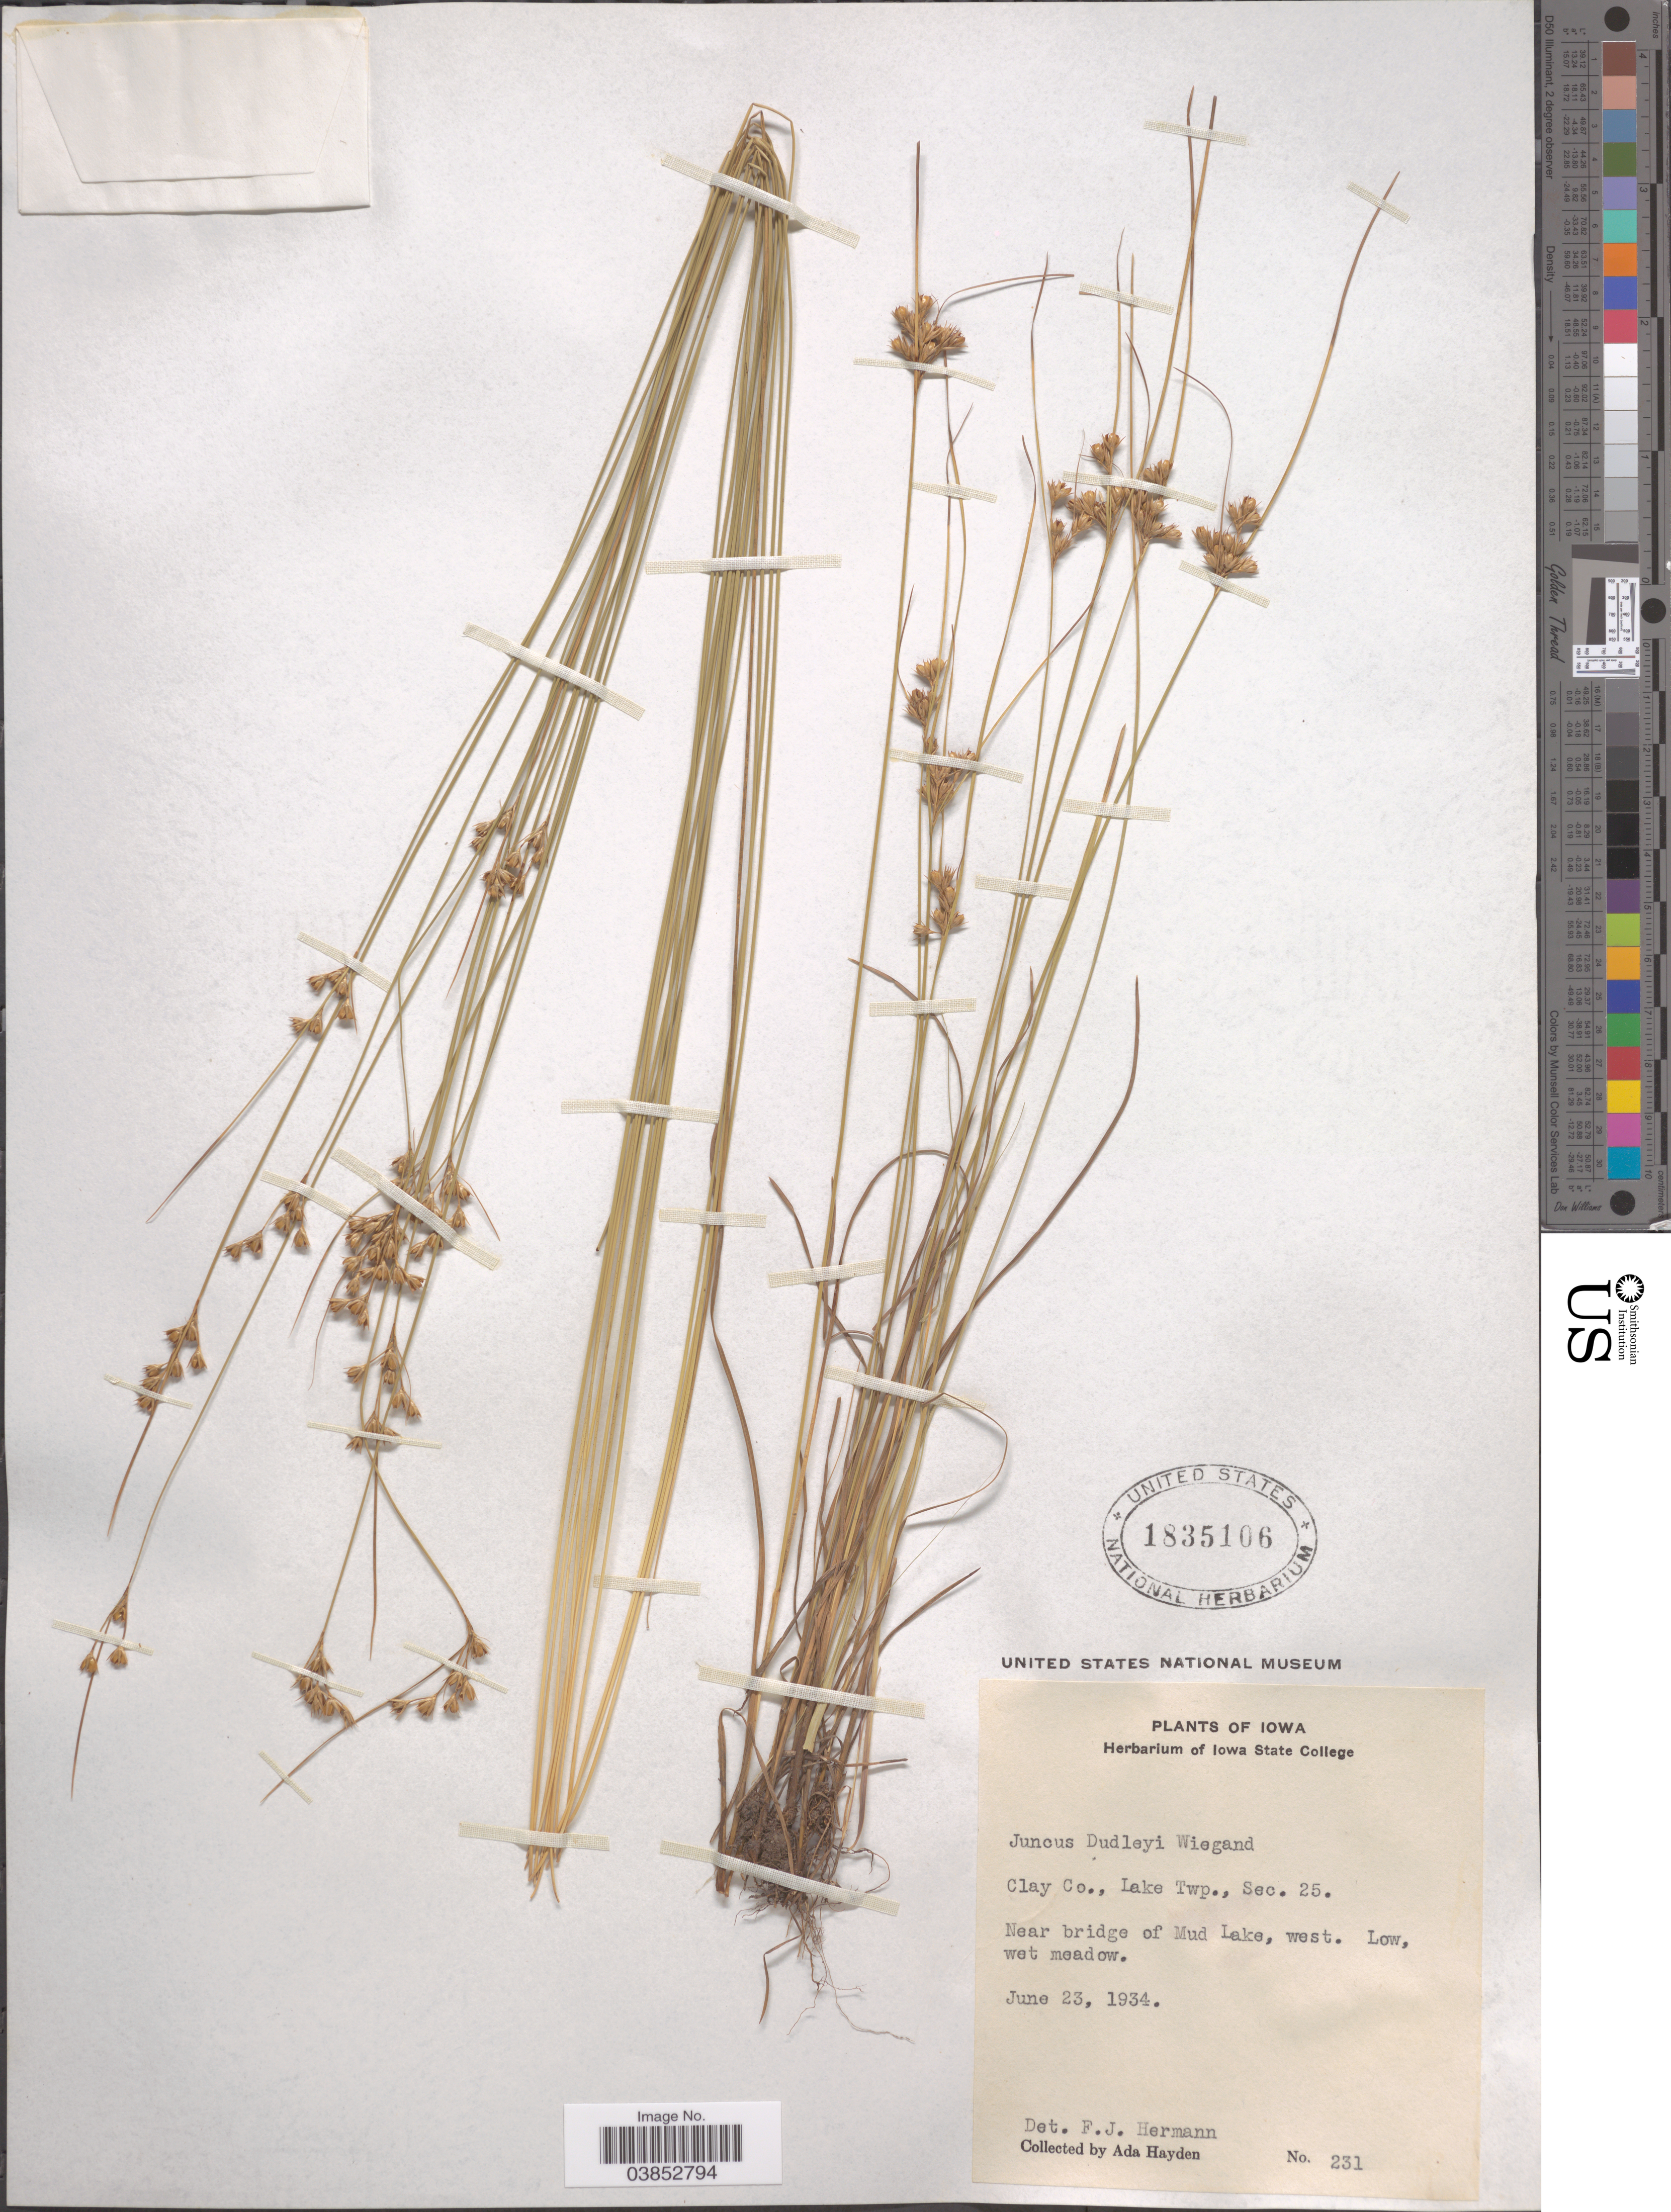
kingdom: Plantae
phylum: Tracheophyta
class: Liliopsida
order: Poales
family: Juncaceae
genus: Juncus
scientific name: Juncus dudleyi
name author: Wiegand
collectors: Ada Hayden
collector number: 231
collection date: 1934-06-23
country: United States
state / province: Iowa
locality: Clay Co., Lake Twp., Sec. 25. Near bridge of Mud Lake, west.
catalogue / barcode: US 1835106